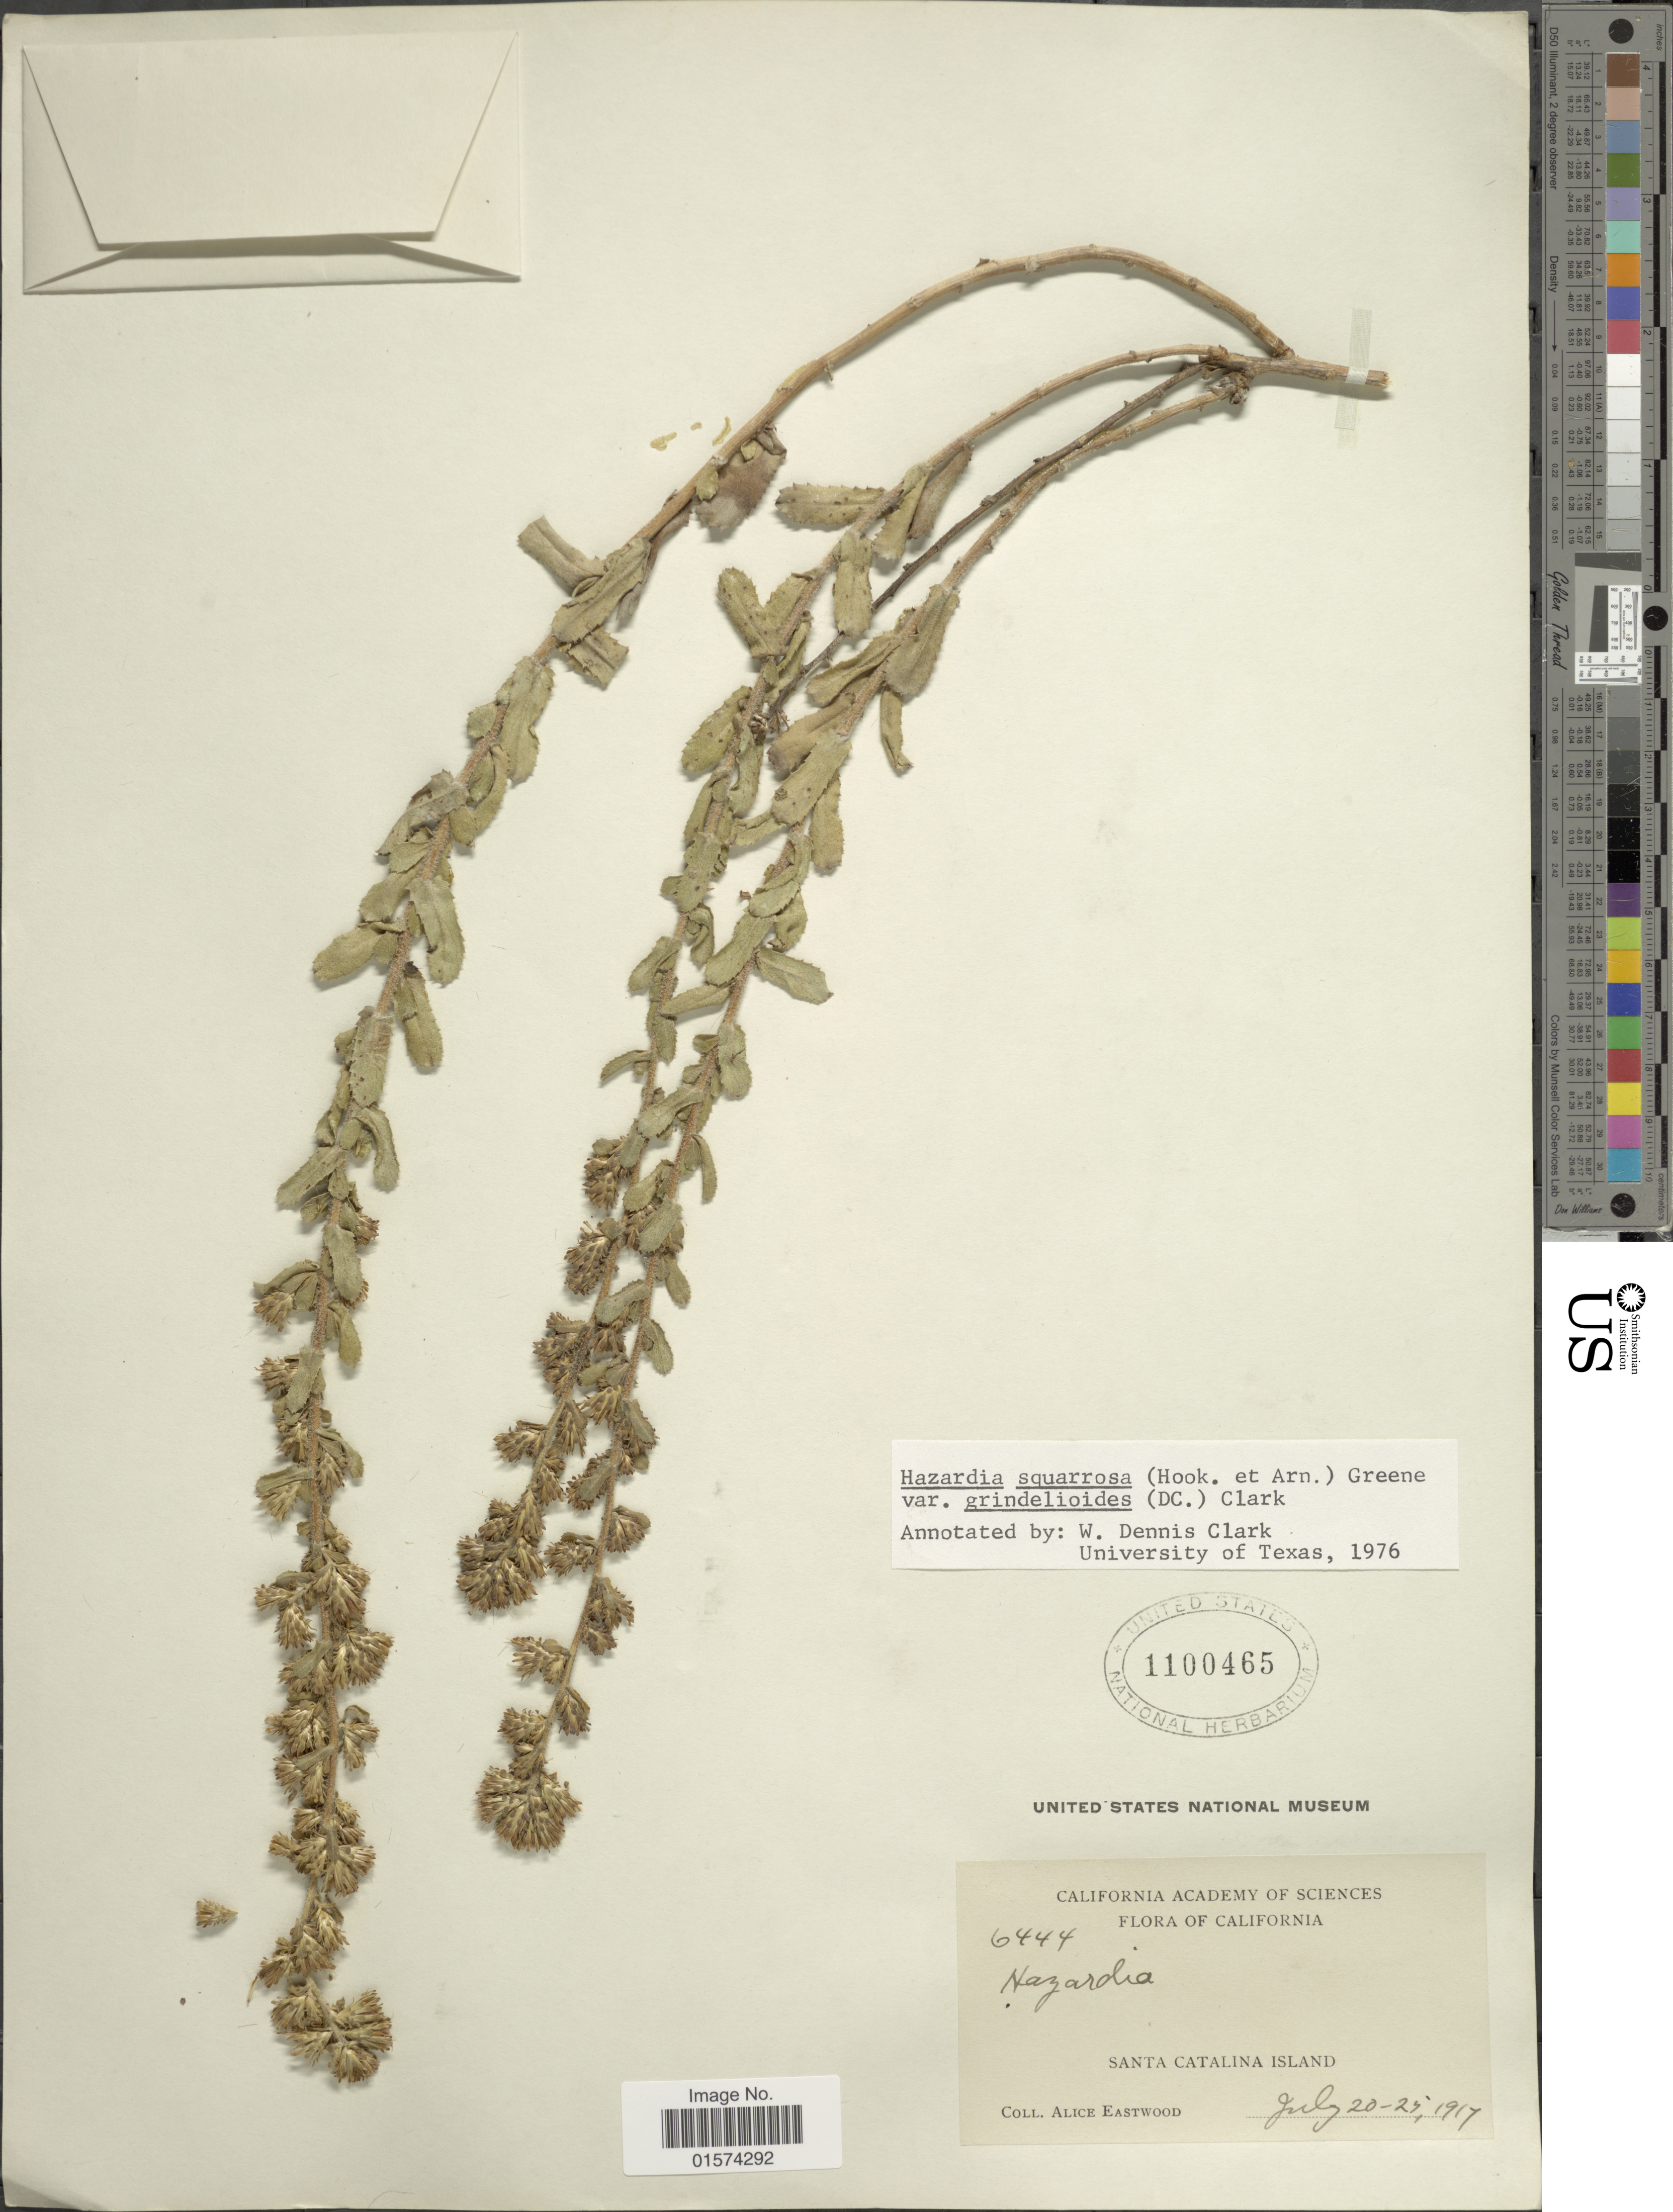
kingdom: Plantae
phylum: Tracheophyta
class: Magnoliopsida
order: Asterales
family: Asteraceae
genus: Hazardia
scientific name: Hazardia squarrosa var. grindelioides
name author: (DC.) W.D. Clark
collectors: A. Eastwood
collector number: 6444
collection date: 1917-07-20/1917-07-25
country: United States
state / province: California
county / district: Los Angeles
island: Santa Catalina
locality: Santa Catalina Island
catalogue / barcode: US 1100465